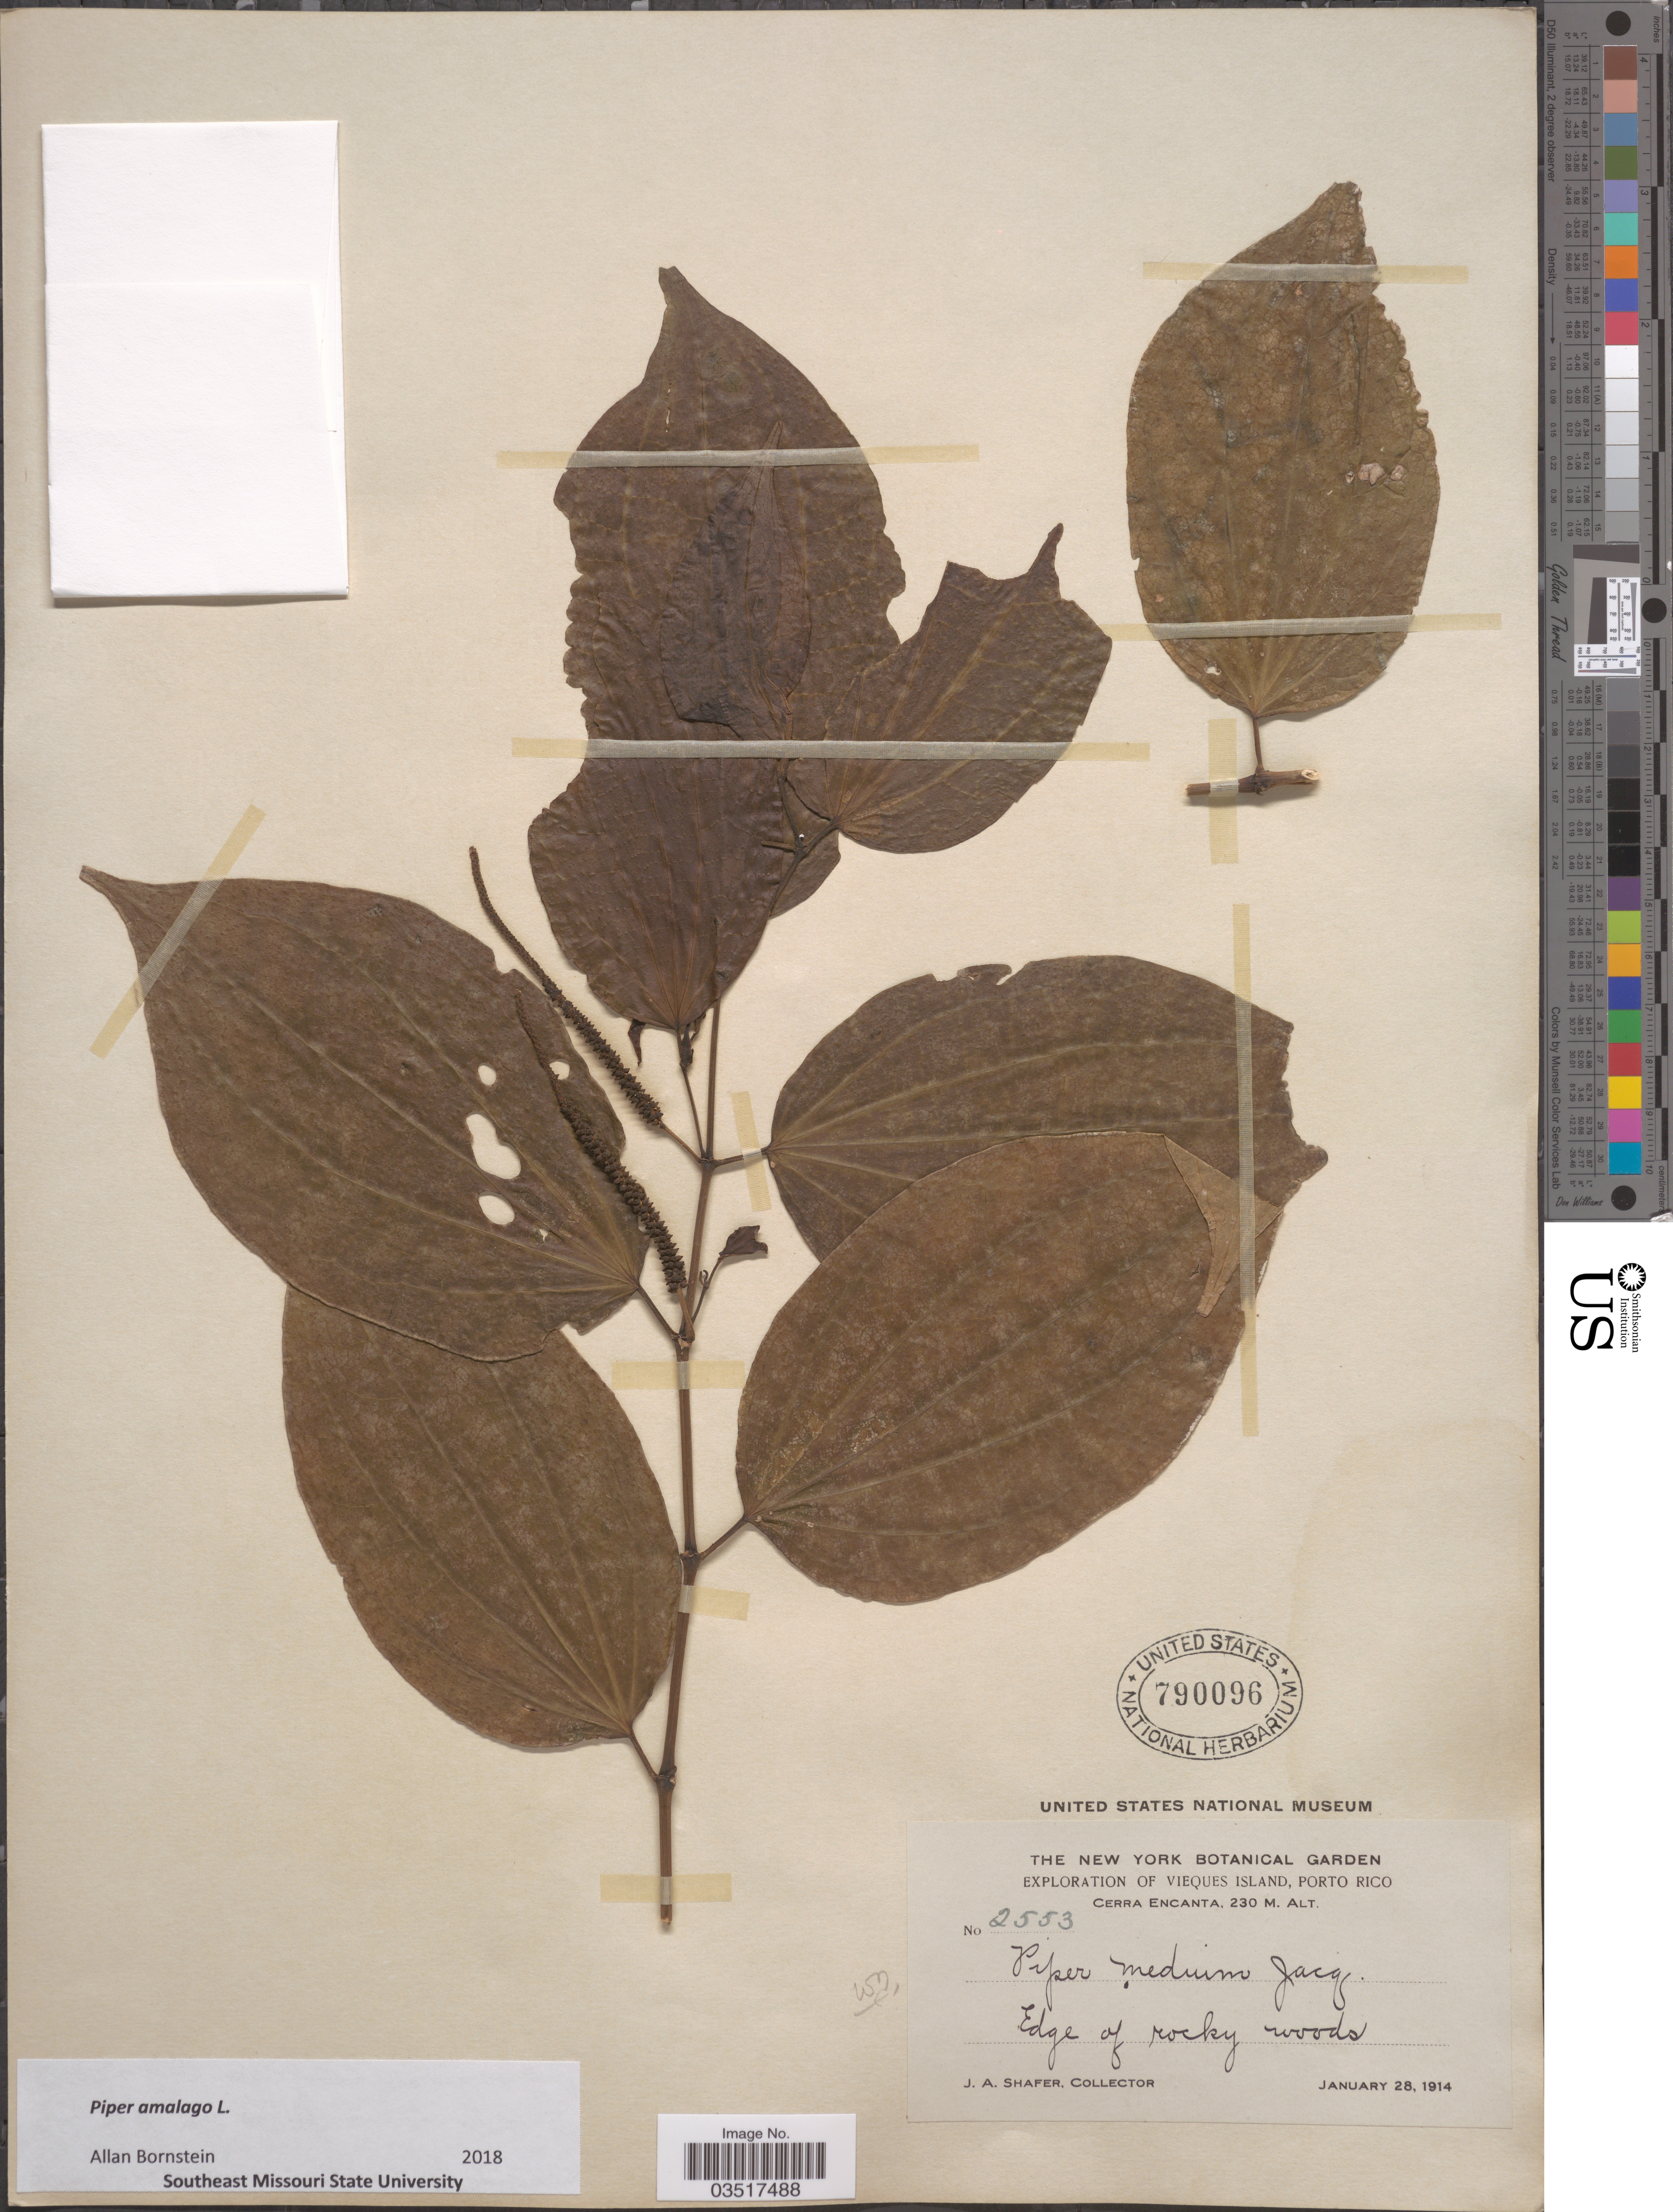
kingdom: Plantae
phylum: Tracheophyta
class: Magnoliopsida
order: Piperales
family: Piperaceae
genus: Piper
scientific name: Piper amalago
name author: L.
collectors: J. A. Shafer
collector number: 2553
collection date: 1914-01-28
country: Puerto Rico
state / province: Vieques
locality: Vieques Island, Porto Rico. Cerra Encanta. Edge of rocky woods.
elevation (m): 230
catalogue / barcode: US 790096